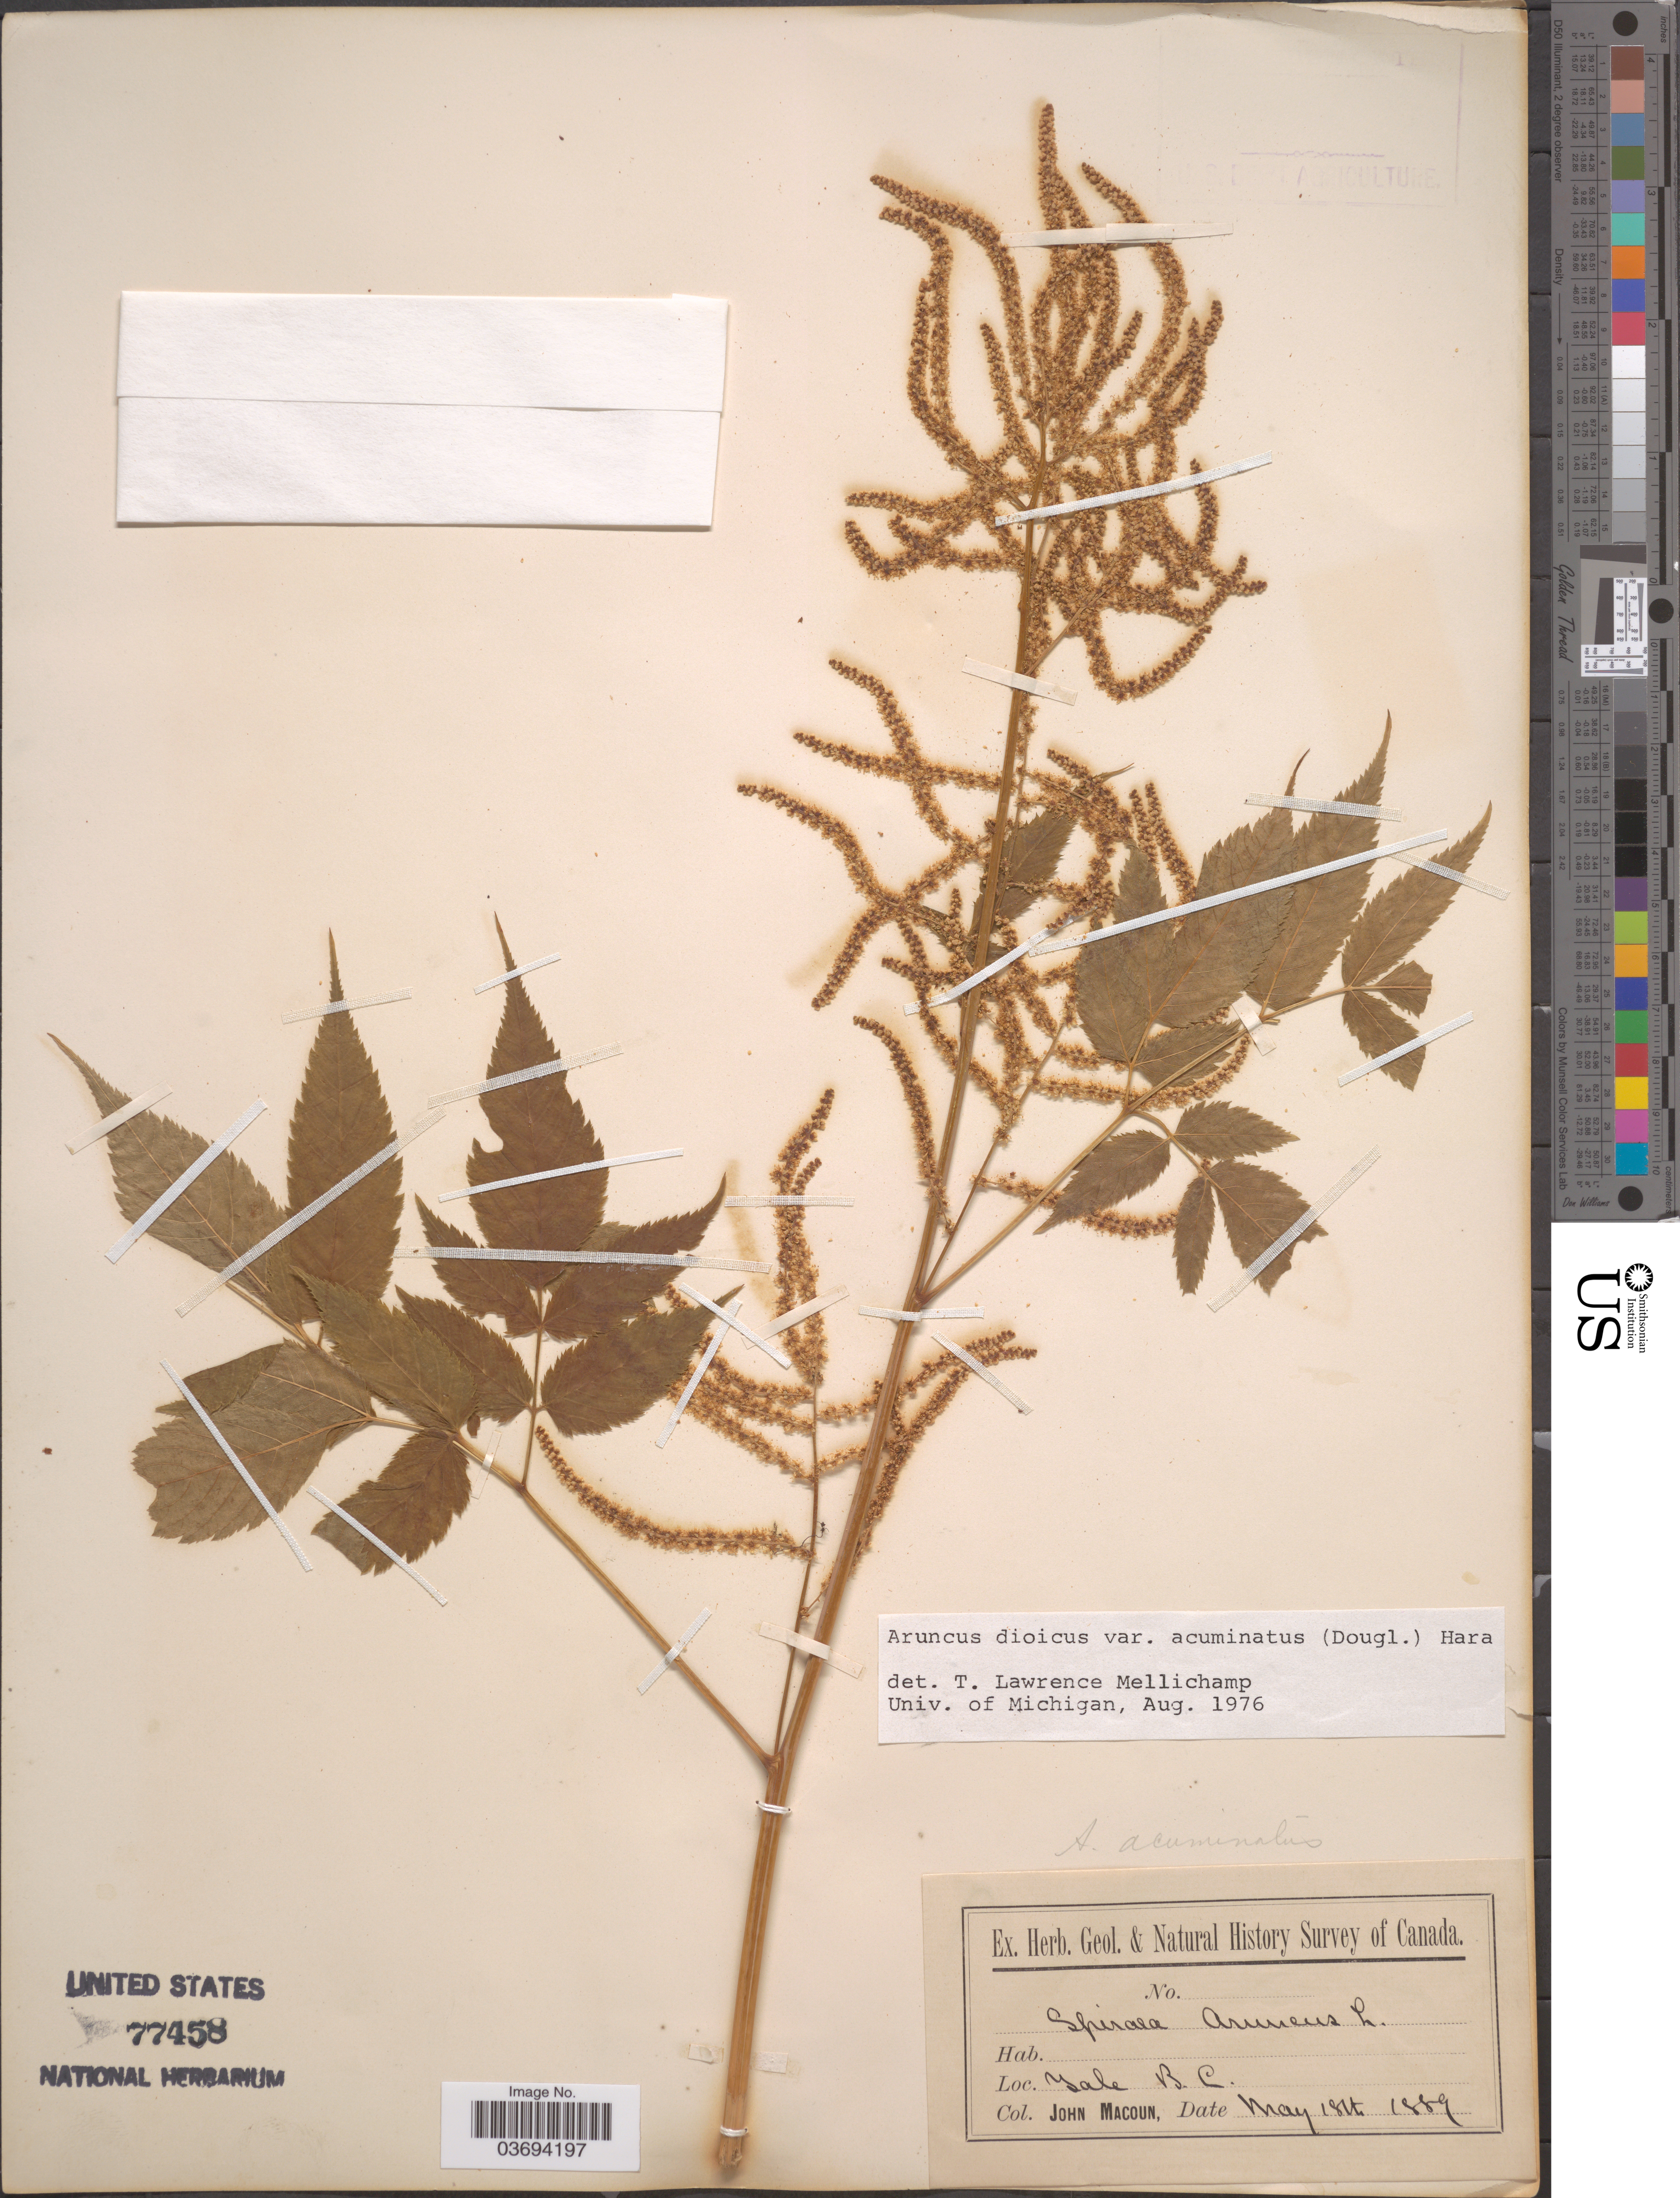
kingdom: Plantae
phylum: Tracheophyta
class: Magnoliopsida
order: Rosales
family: Rosaceae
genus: Aruncus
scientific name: Aruncus dioicus var. acuminatus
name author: (Rydb.) H. Hara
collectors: J. Macoun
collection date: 1889-05-18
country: Canada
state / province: British Columbia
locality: Yale.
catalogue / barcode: US 77458